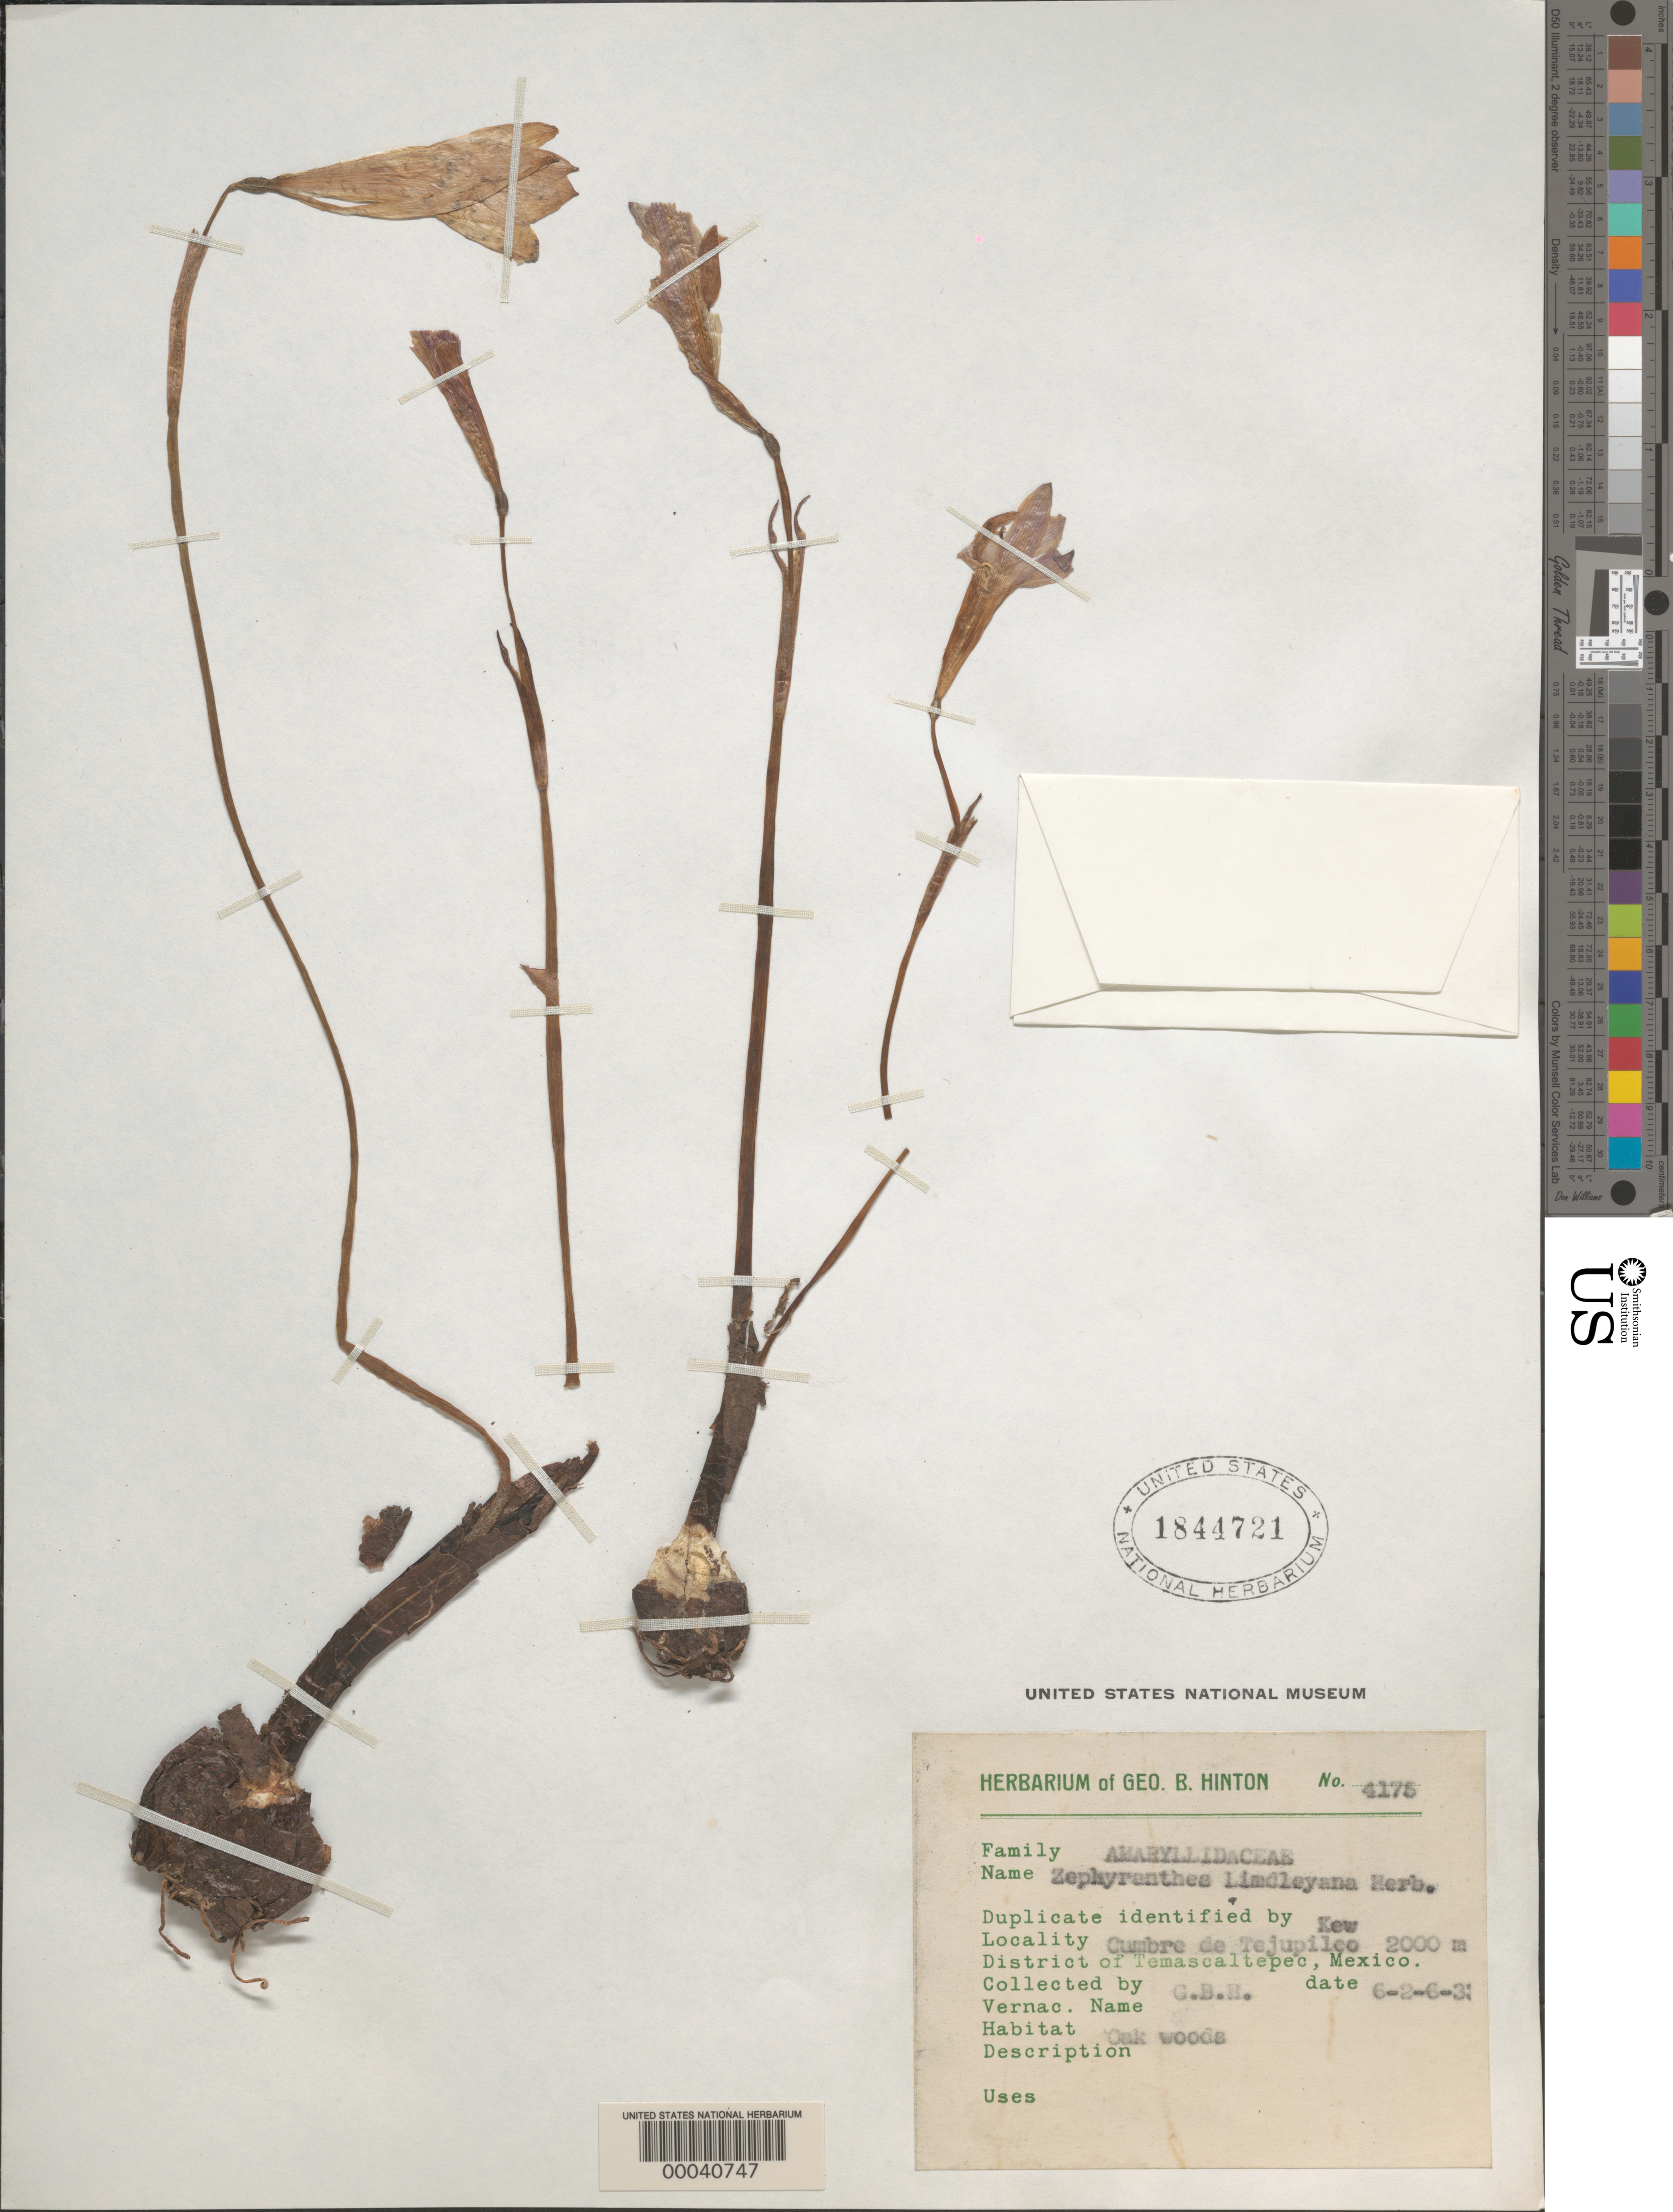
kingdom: Plantae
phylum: Tracheophyta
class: Liliopsida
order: Asparagales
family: Amaryllidaceae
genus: Zephyranthes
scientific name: Zephyranthes lindleyana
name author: Herb.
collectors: G. B. Hinton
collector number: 4175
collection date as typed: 26 Jun 1933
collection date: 1933-06-26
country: Mexico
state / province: México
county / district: Temascaltepec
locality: Cumbre de Tejupilco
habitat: Oak woods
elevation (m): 2000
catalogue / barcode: US 1844721